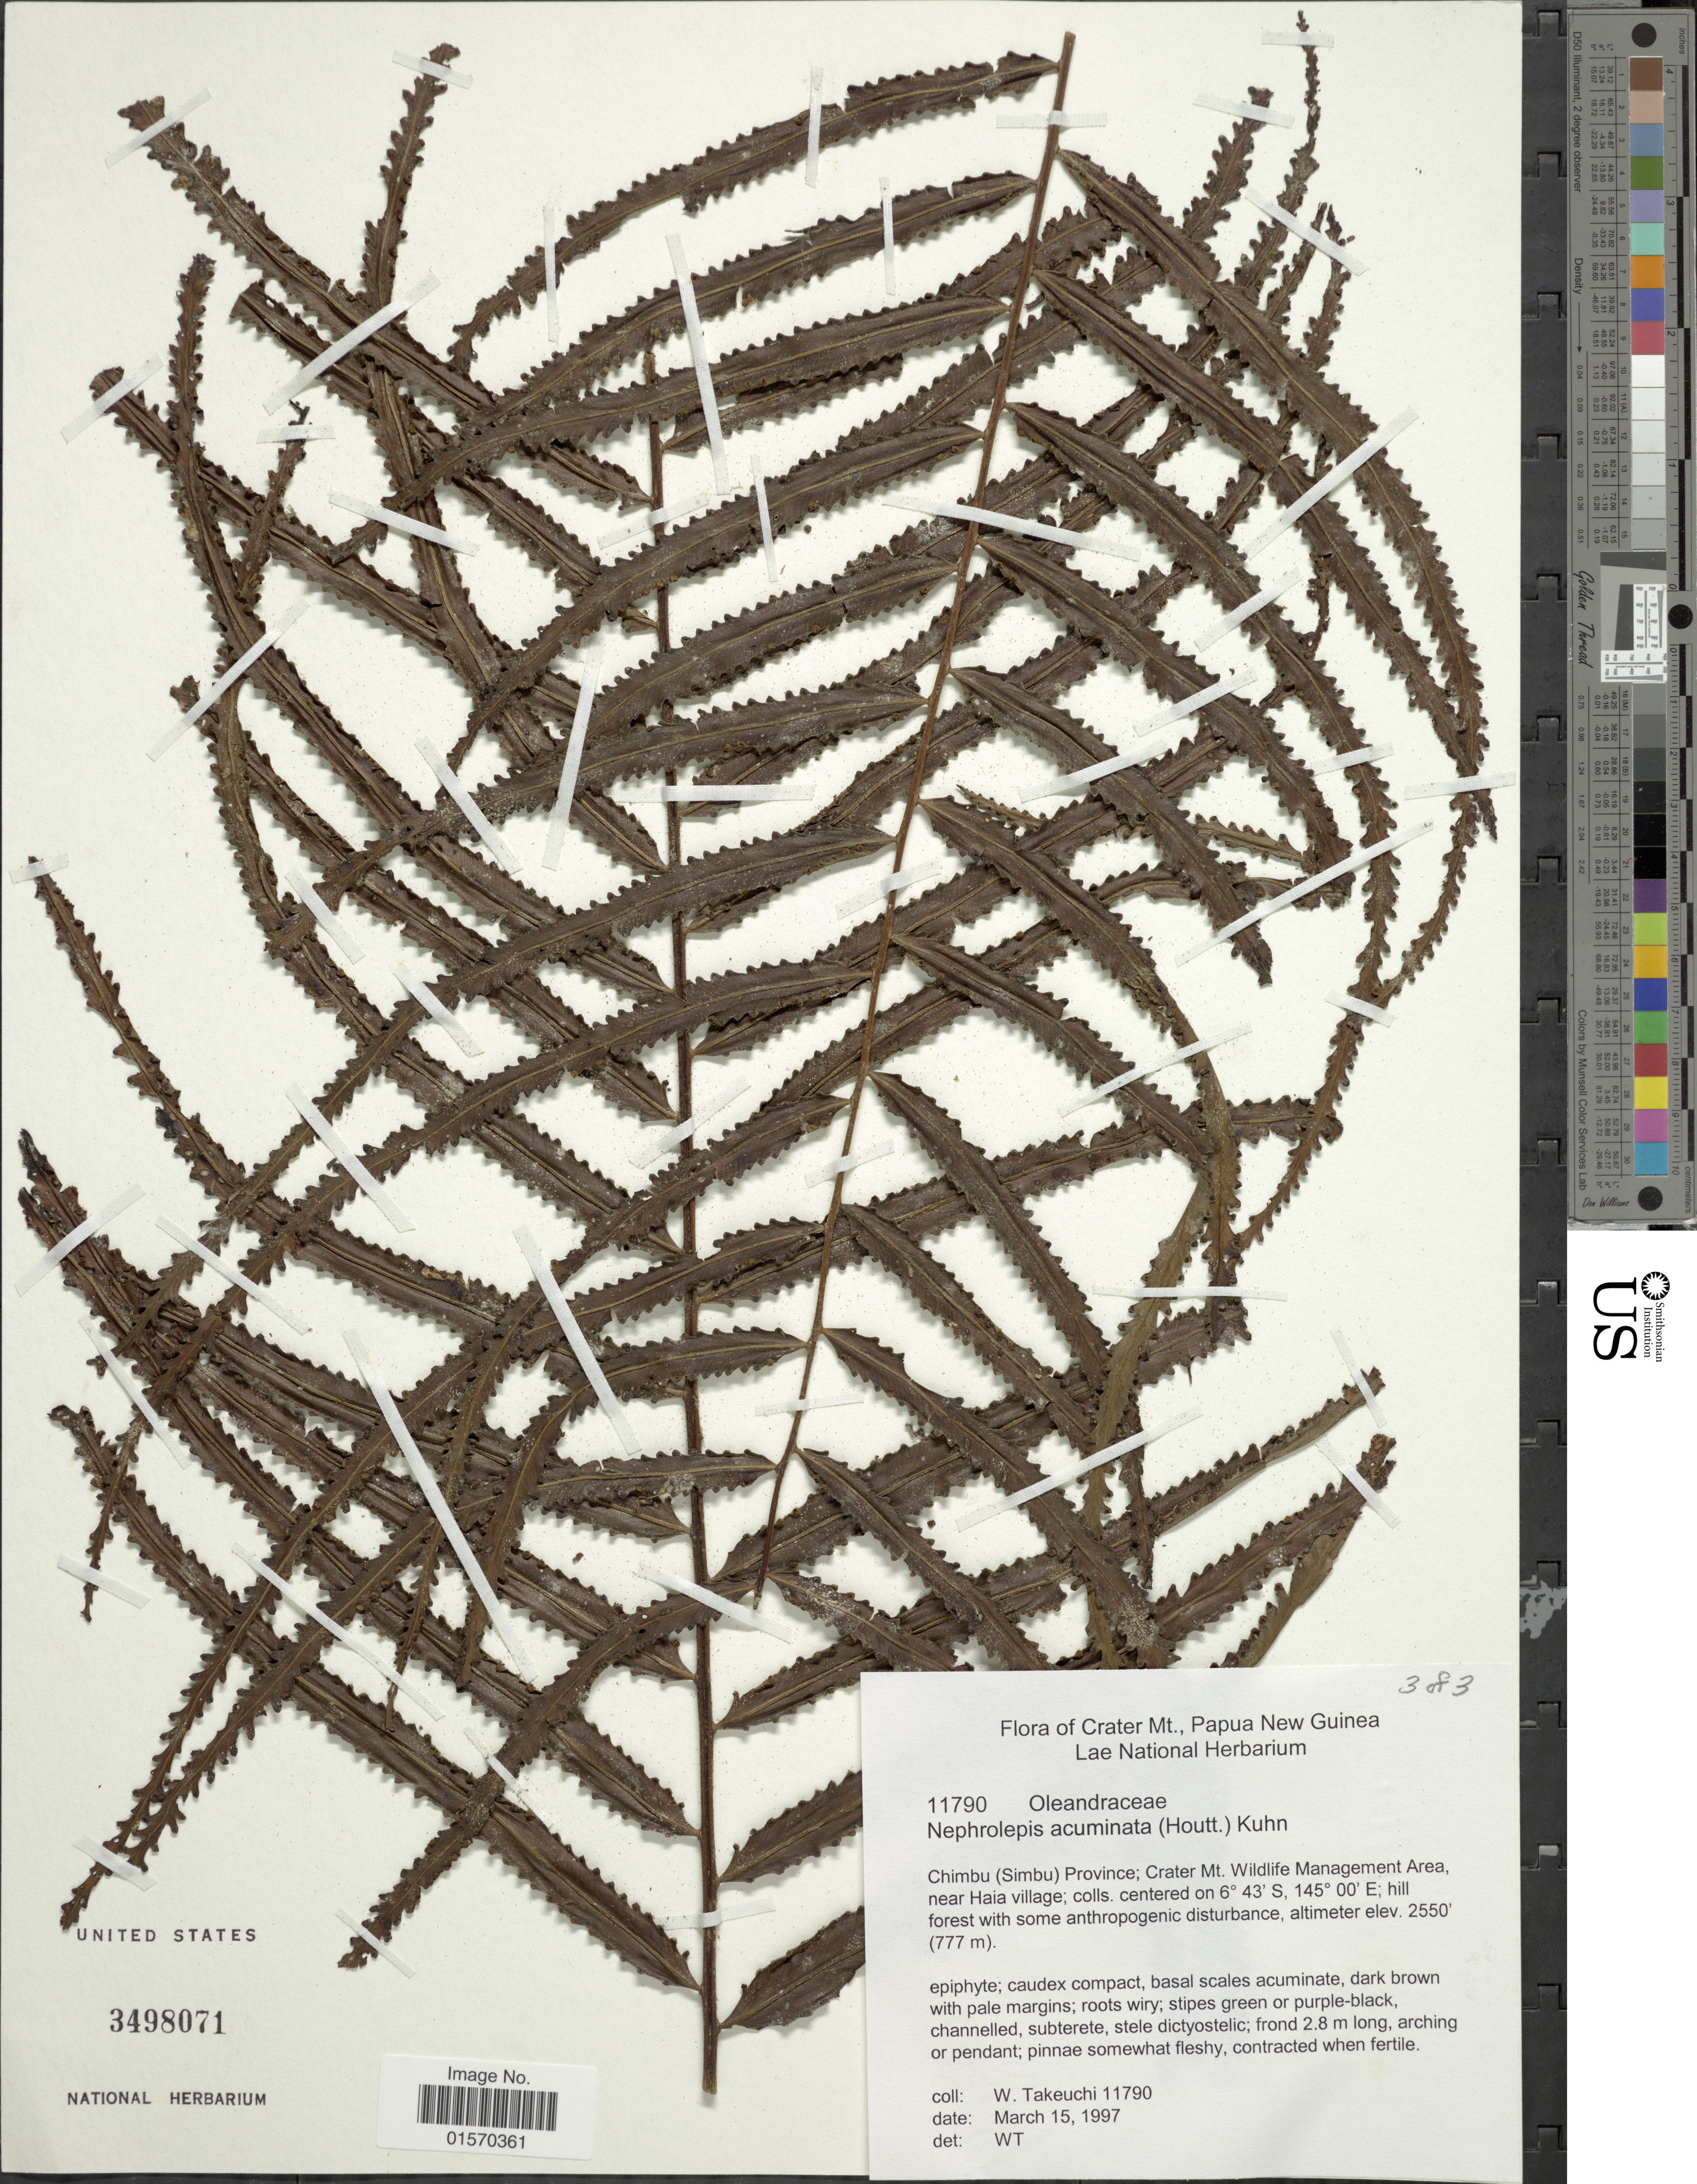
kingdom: Plantae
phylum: Tracheophyta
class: Polypodiopsida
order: Polypodiales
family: Nephrolepidaceae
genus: Nephrolepis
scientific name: Nephrolepis acuminata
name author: (Houtt.) Kuhn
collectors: W. Takeuchi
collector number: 11790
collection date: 1997-03-15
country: Papua New Guinea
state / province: Chimbu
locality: Crater Mt., Papua New Guinea. Chimbu (Simbu) Province; Crater Mt. Wildlife Management Area, near Haia village; hill forest with some anthropogenic disturbance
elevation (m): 777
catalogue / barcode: US 3498071